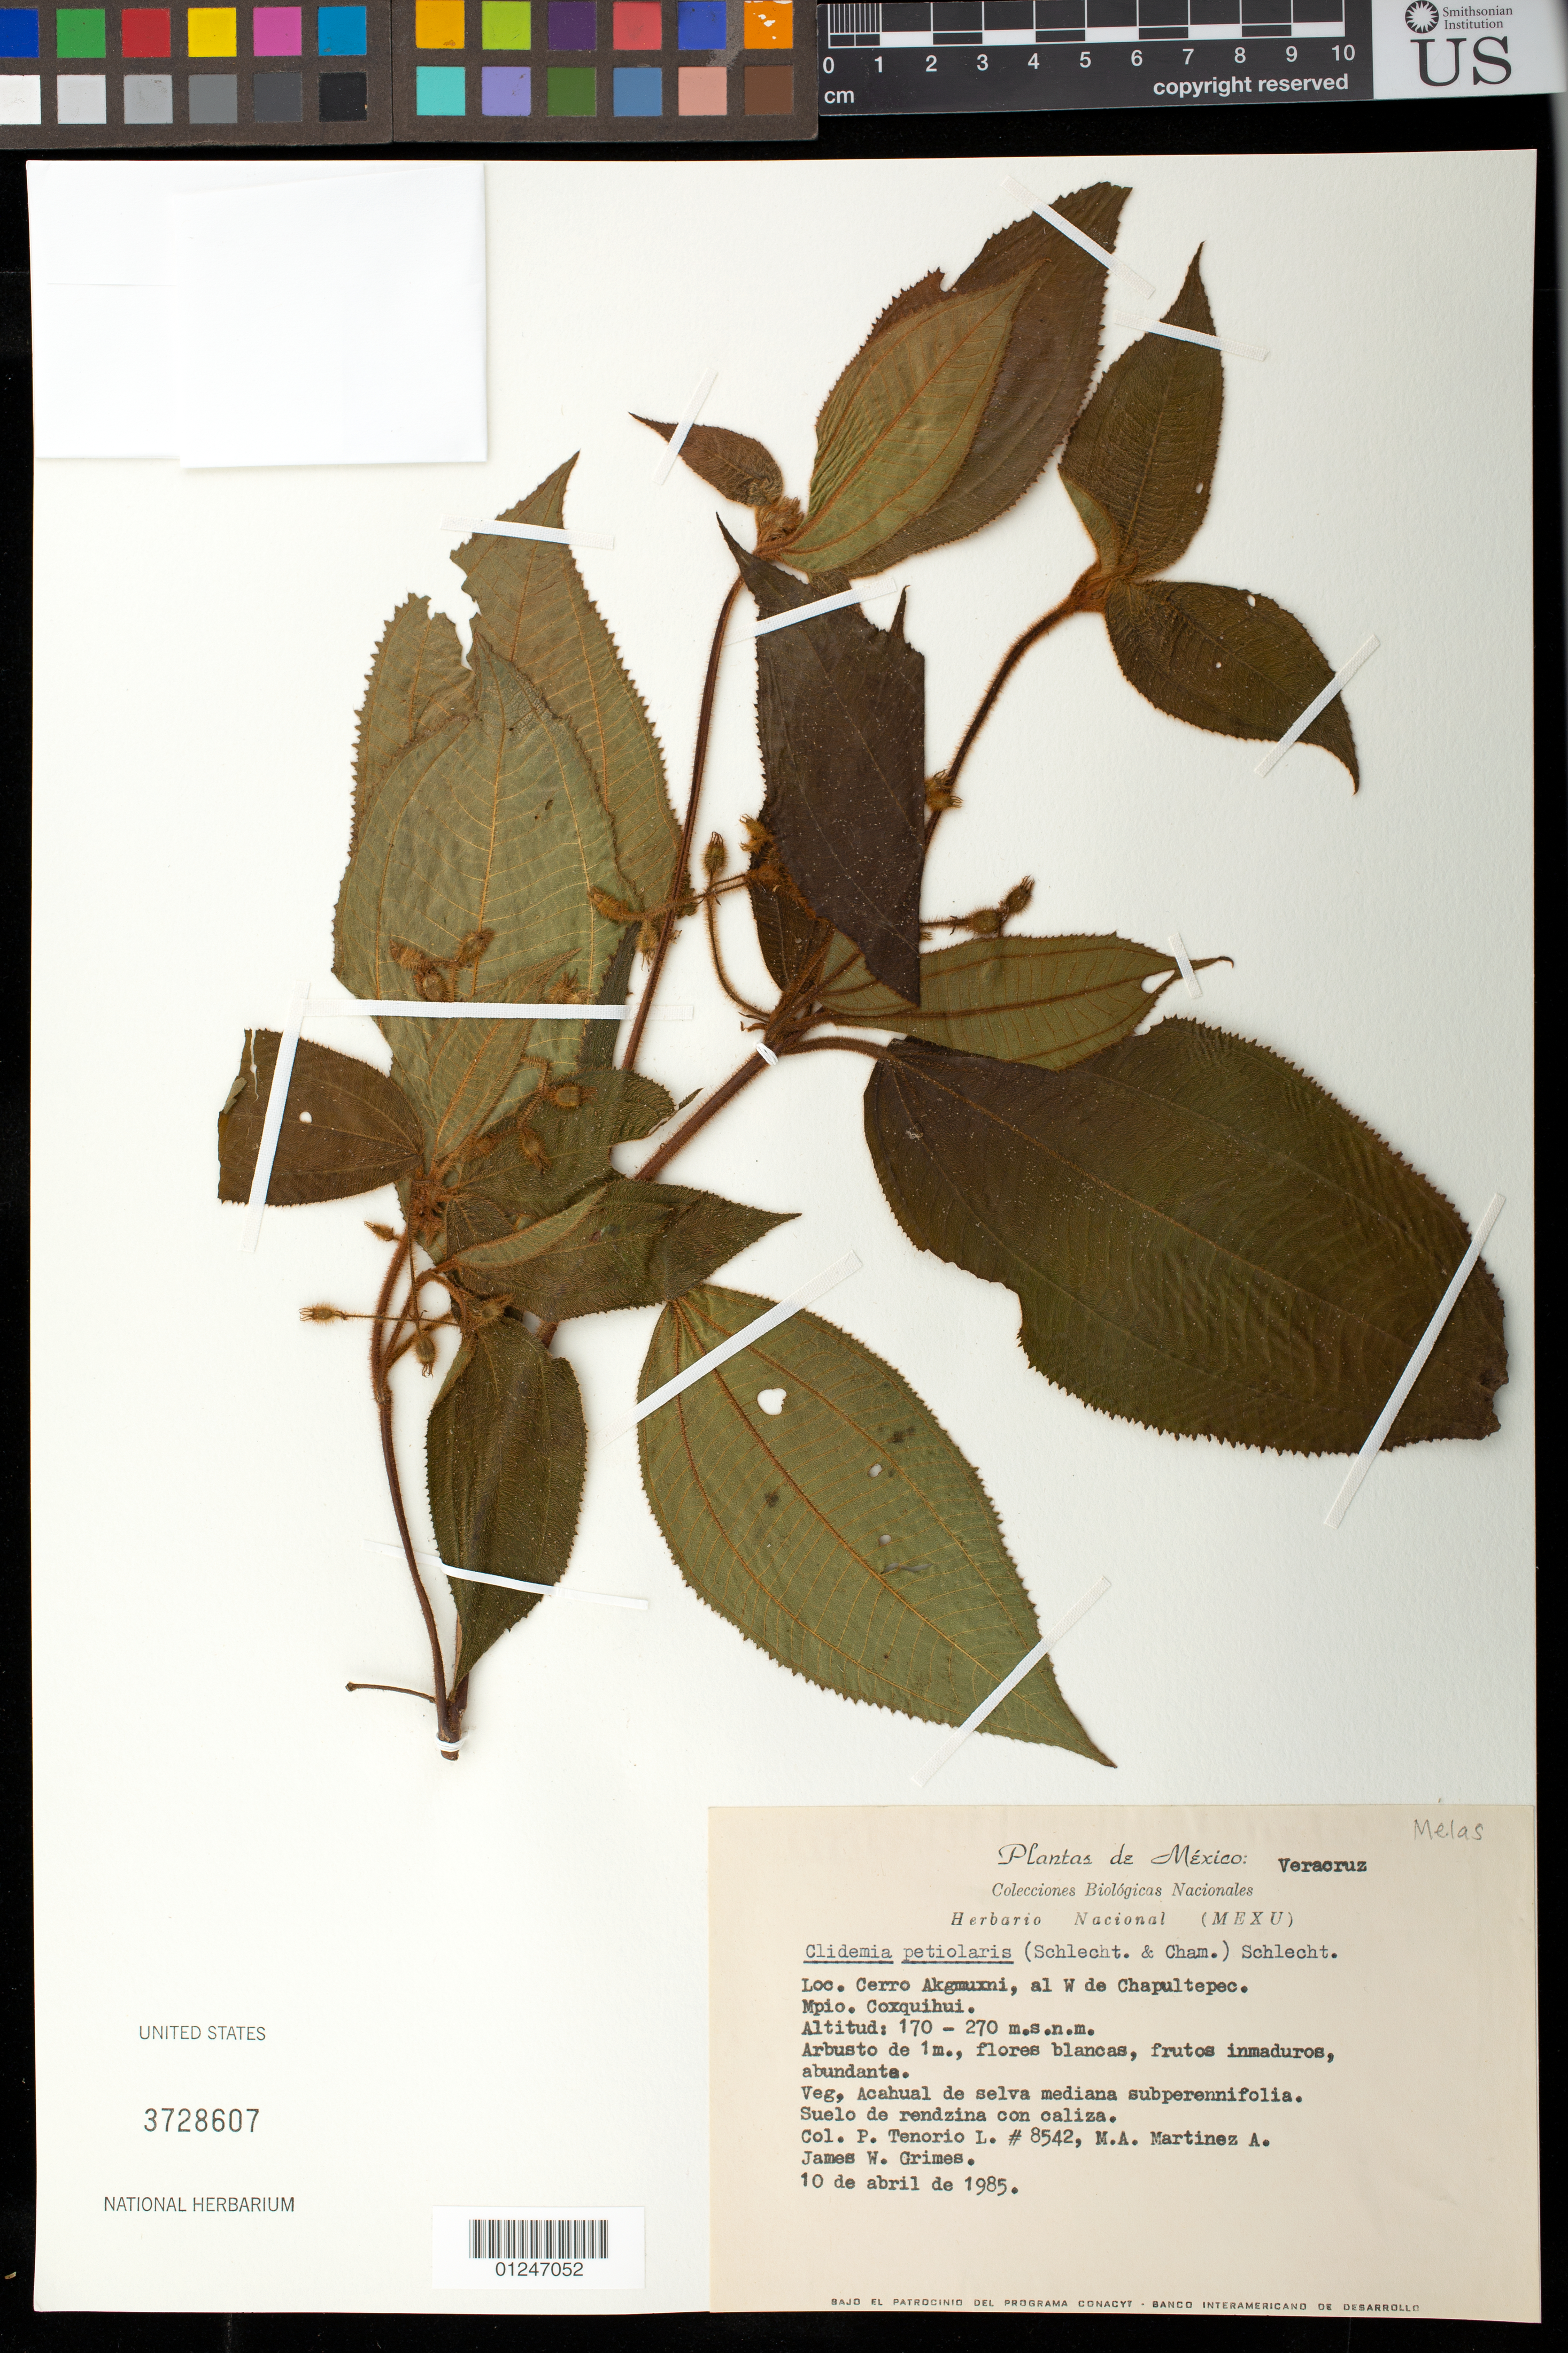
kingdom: Plantae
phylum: Tracheophyta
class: Magnoliopsida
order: Myrtales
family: Melastomataceae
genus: Clidemia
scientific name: Clidemia petiolaris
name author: (Schltdl. & Cham.) Schltdl. ex Triana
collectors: P. Tenorio L., M. A. Martínez Alfaro & J. W. Grimes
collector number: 8542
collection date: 1985-04-10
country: Mexico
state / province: Veracruz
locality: Cerro Akgmurni, al W de Chapultepec. Mpio. Coxquihui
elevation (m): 170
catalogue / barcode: US 3728607